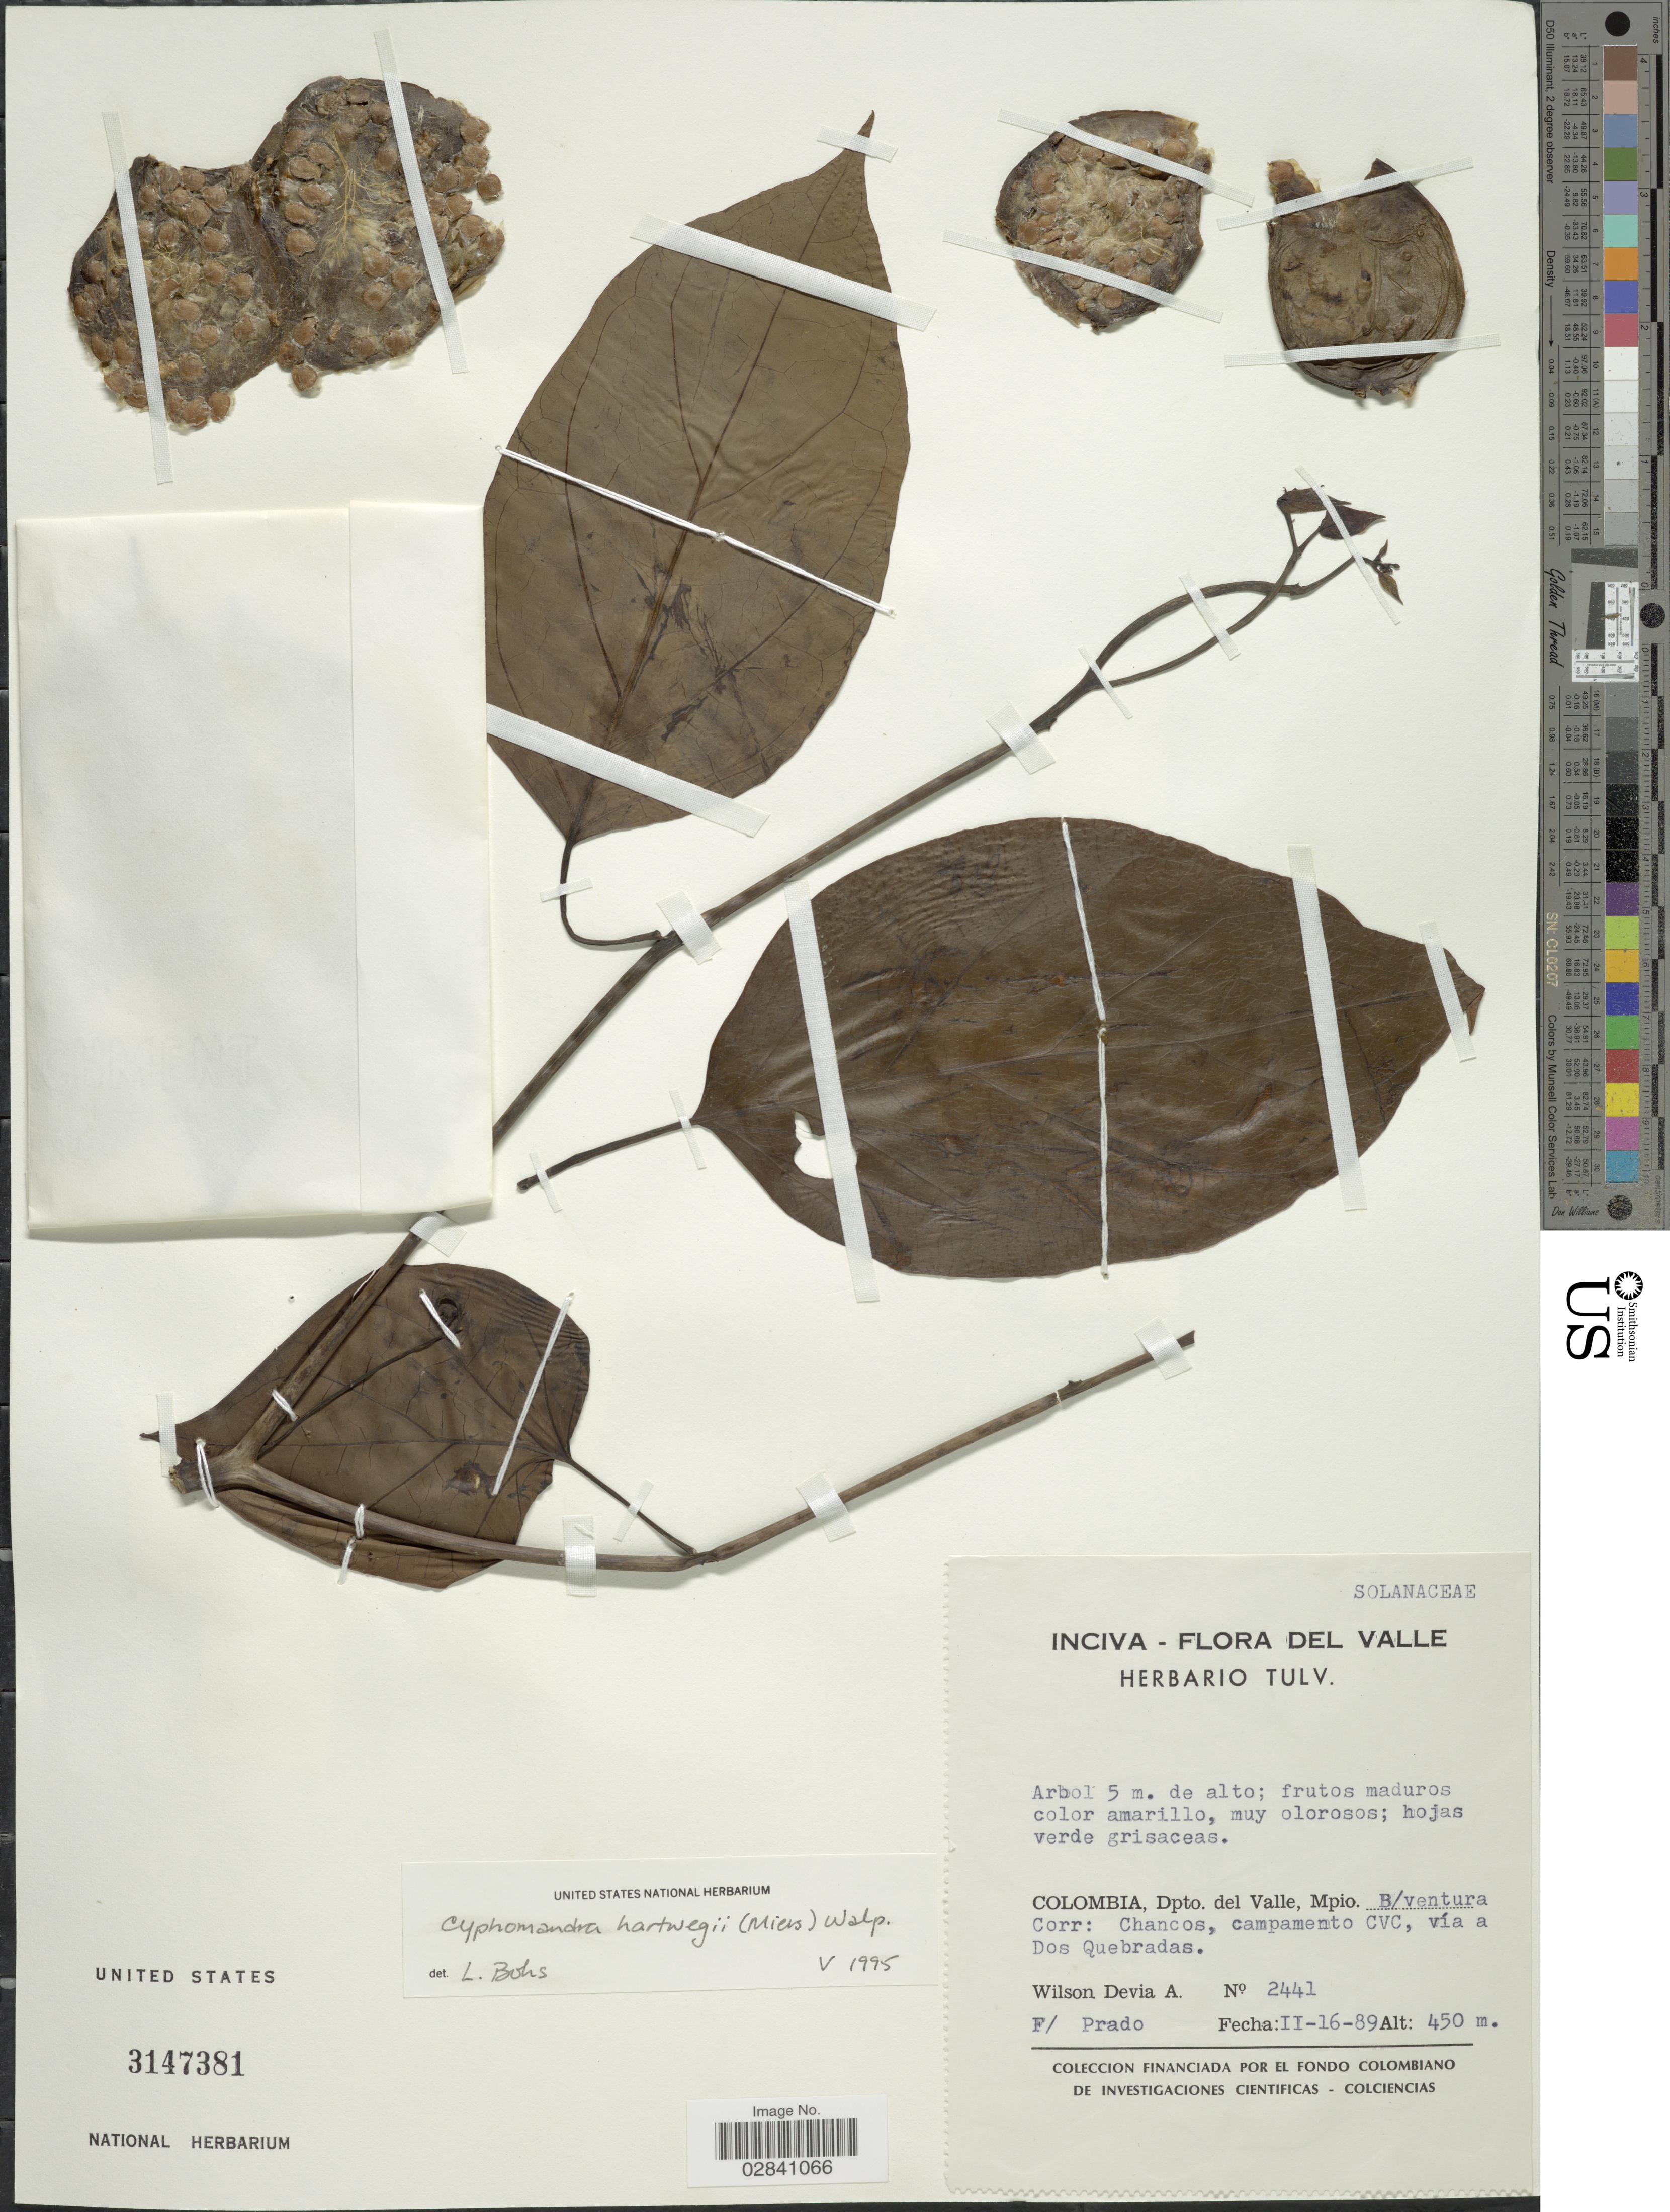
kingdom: Plantae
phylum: Tracheophyta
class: Magnoliopsida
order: Solanales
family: Solanaceae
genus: Cyphomandra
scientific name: Cyphomandra hartwegii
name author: (Miers) Sendtn. ex Walp.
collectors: W. Devia A. & F. Prado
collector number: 2441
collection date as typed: Transcribed d/m/y: 16/2/89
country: Colombia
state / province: Valle del Cauca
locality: Dpto. del Valle, Mpio. B/ ventura. Corr: Chancos, campamento CVC, vía a Dos Quebradas.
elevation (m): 450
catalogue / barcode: US 3147381